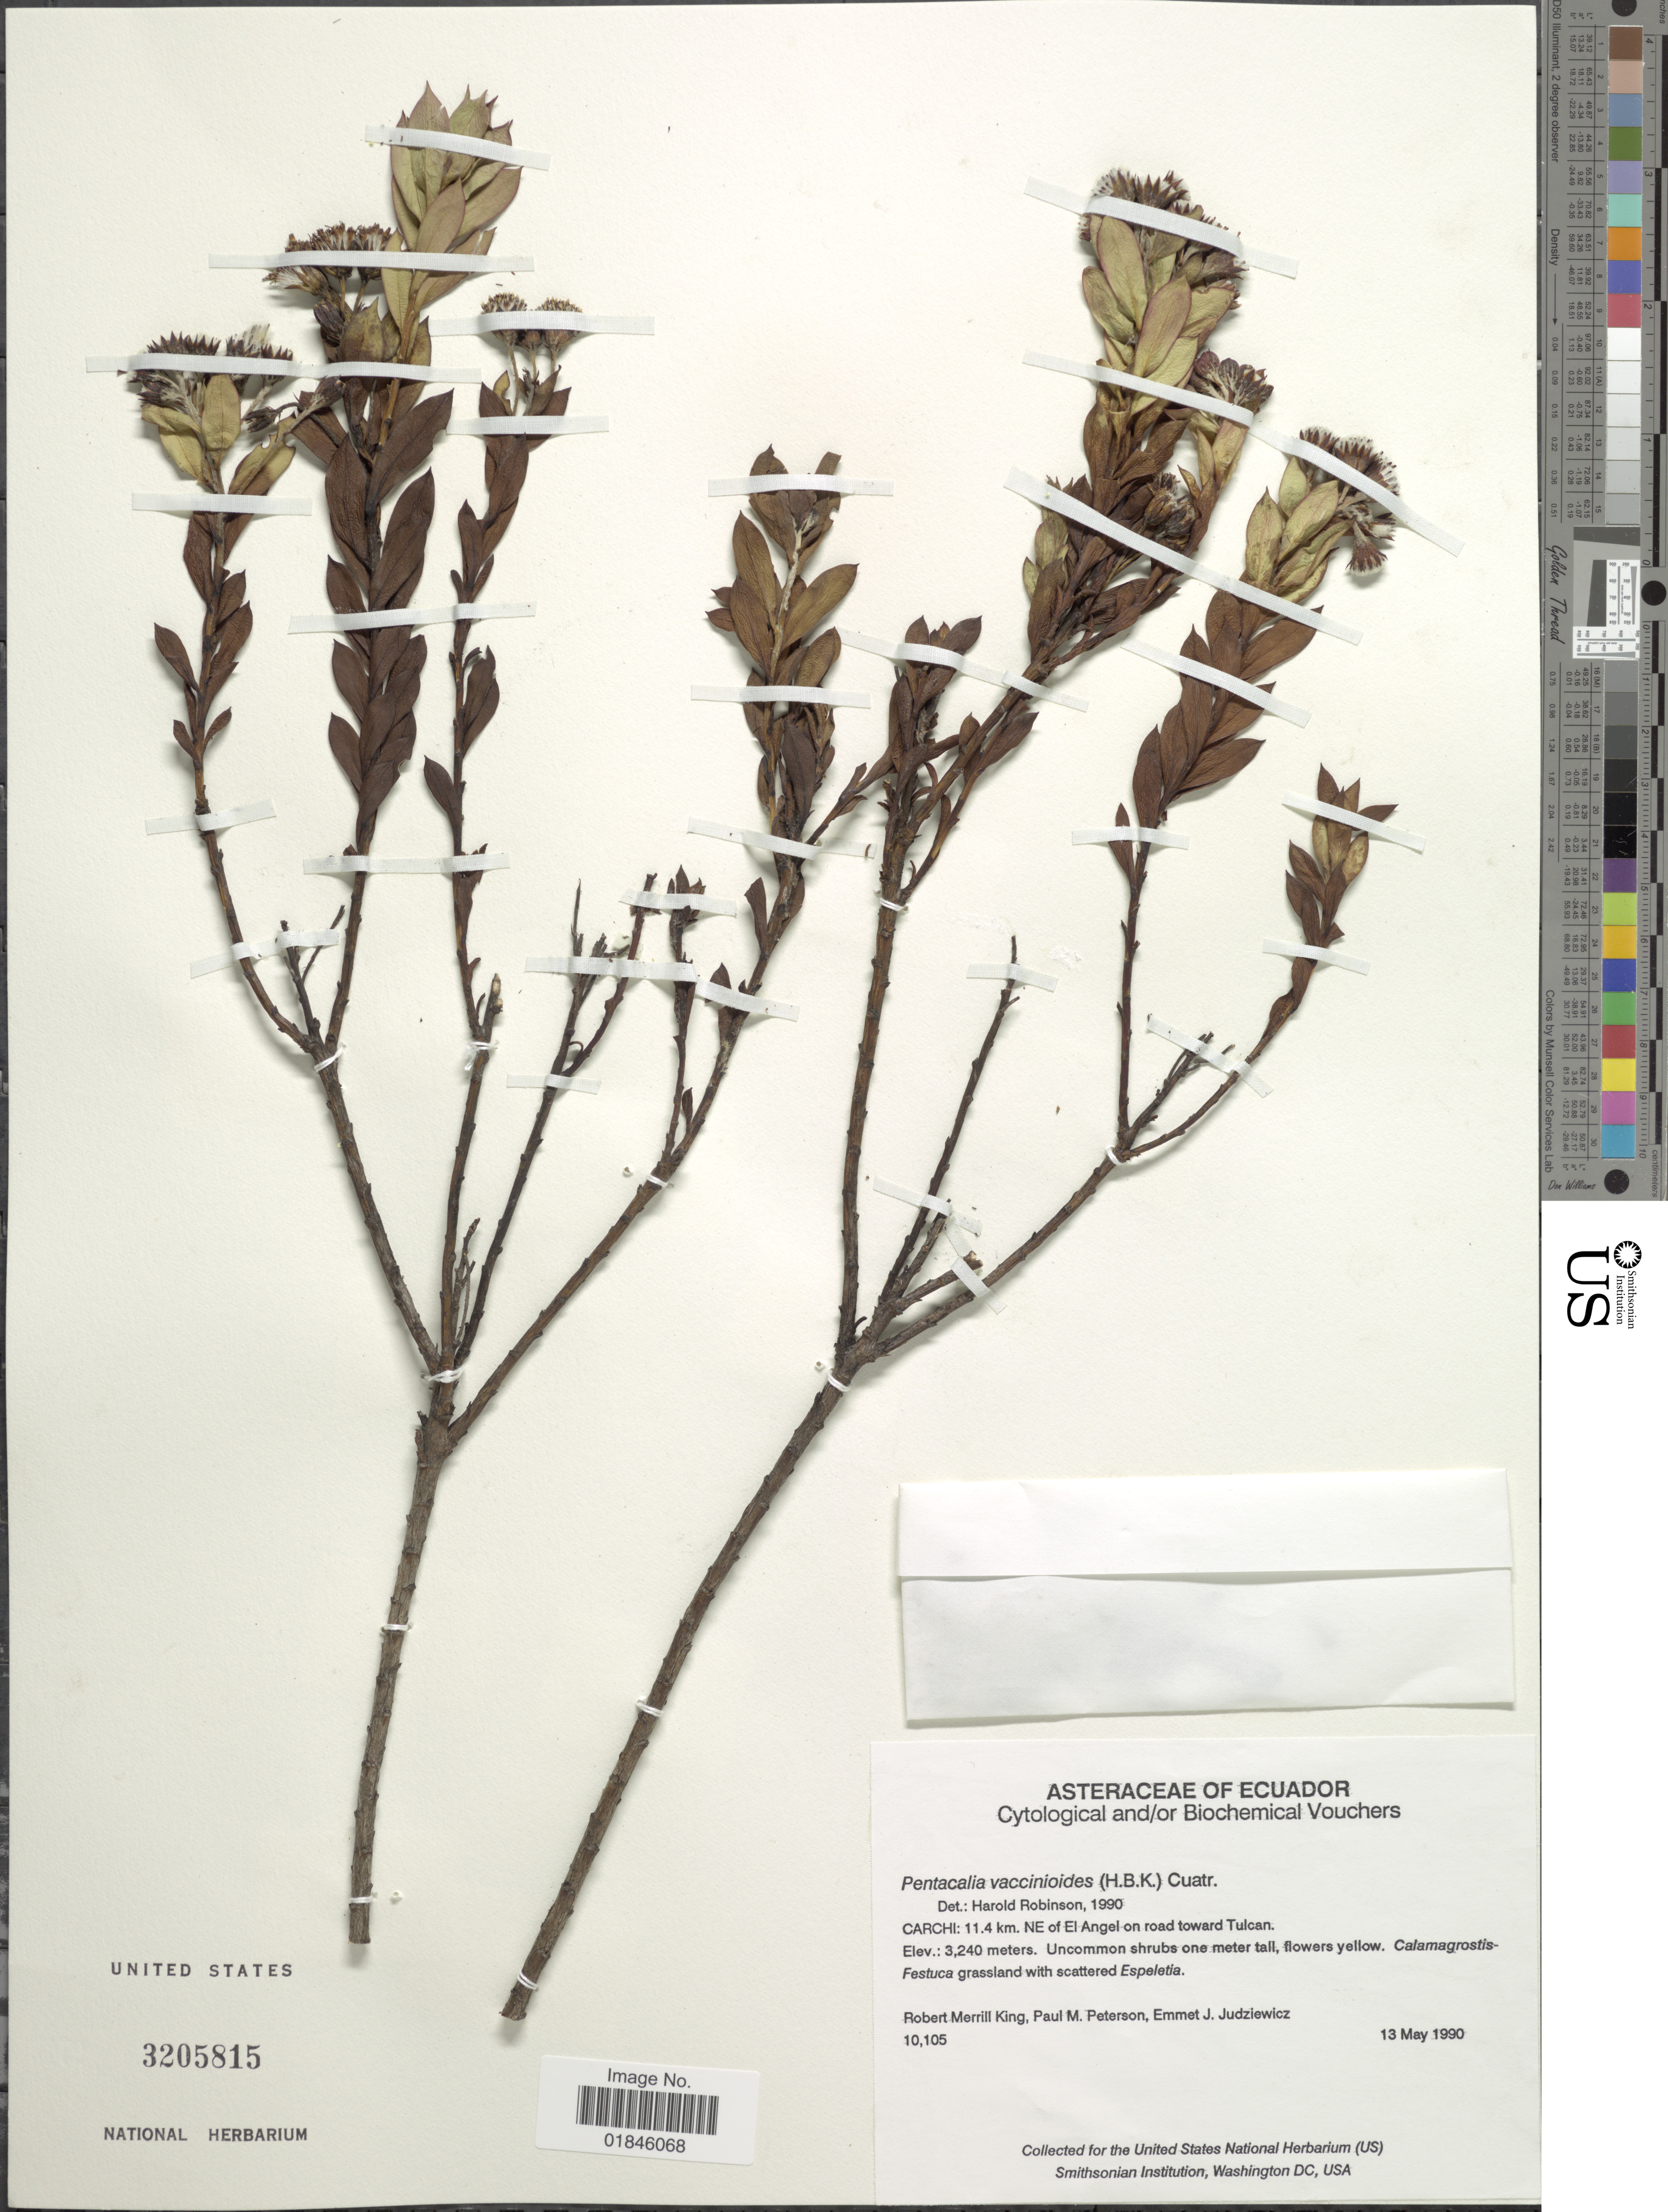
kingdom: Plantae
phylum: Tracheophyta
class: Magnoliopsida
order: Asterales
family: Asteraceae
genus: Pentacalia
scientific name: Pentacalia vaccinioides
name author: (Kunth) Cuatrec.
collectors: R. M. King, P. M. Peterson & E. J. Judziewicz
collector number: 10105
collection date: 1990-05-13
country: Ecuador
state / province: Carchi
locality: Carchi: 11.4 km. NE of El Angel on road toward Tulcan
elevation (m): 3240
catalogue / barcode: US 3205815